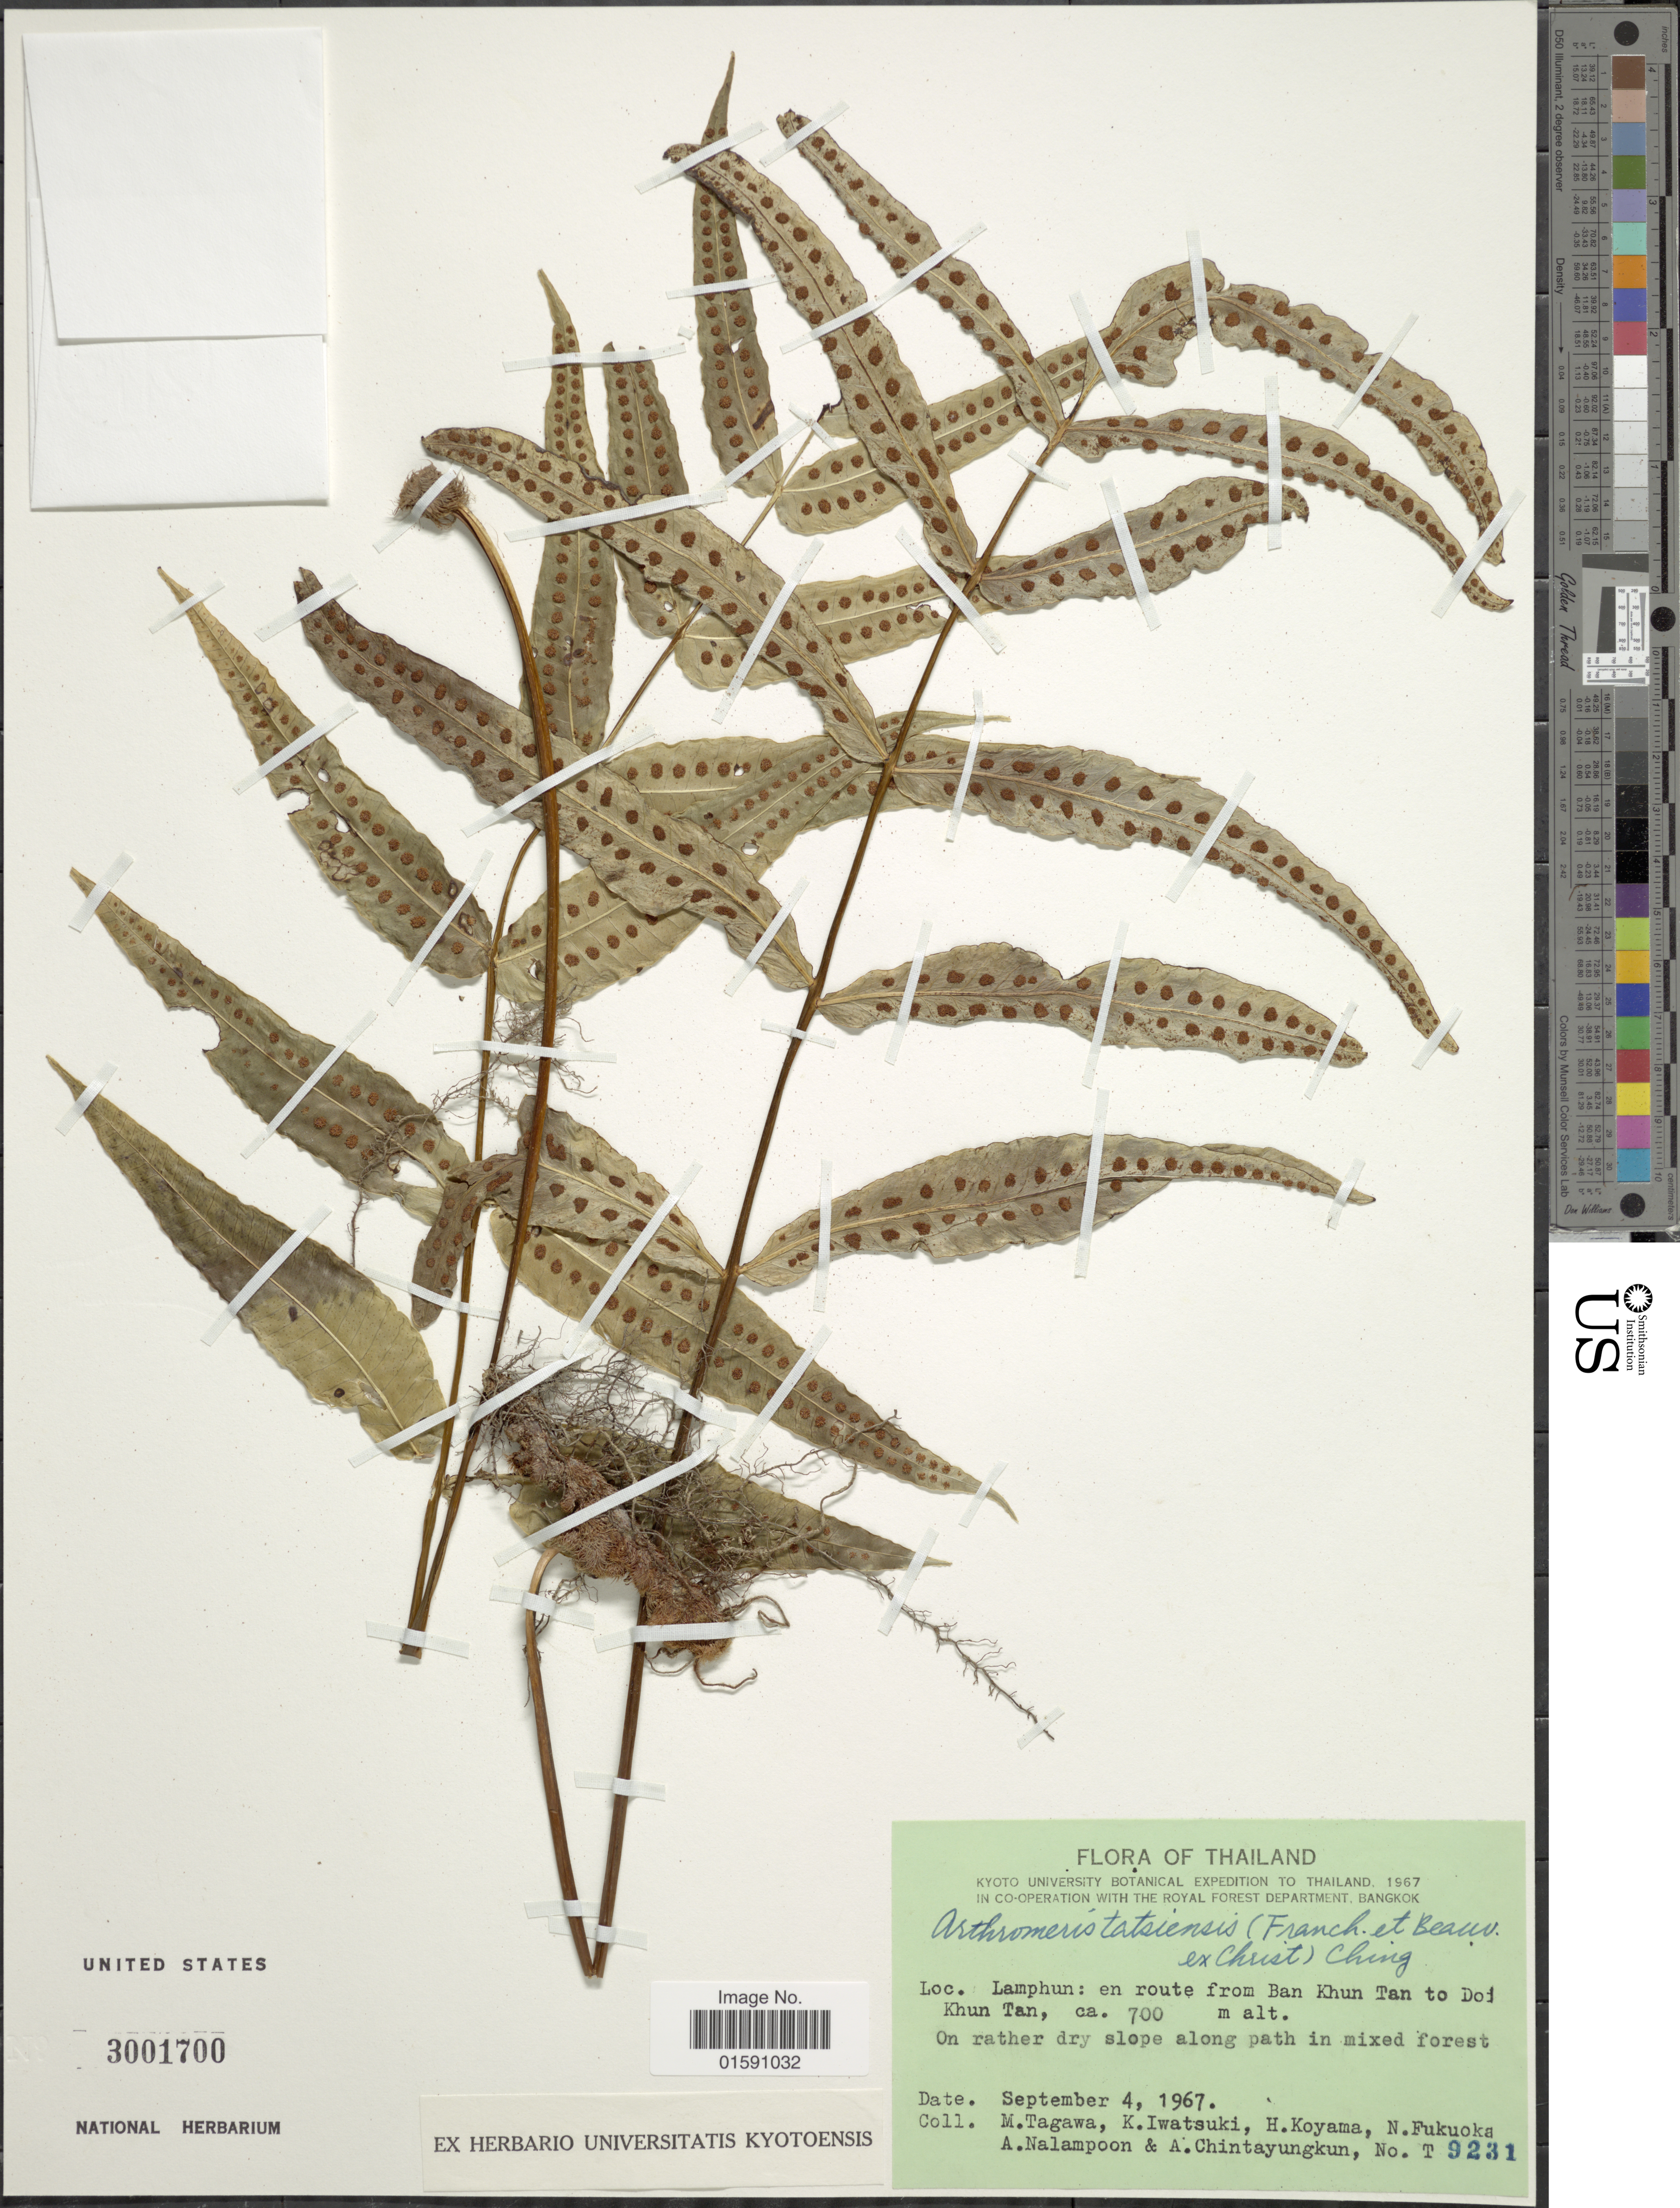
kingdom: Plantae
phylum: Tracheophyta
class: Polypodiopsida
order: Polypodiales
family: Polypodiaceae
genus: Arthromeris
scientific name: Arthromeris tatsienensis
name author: (Fr. & Bureau ex Christ) Ching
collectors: M. Tagawa, K. Iwatsuki, H. Koyama, N. Fukuoka & et al.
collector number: T 9231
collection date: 1967-09-04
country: Thailand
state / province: Lamphun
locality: En route from Ban Khun Tan to Doi Khun Tan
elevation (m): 700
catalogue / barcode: US 3001700